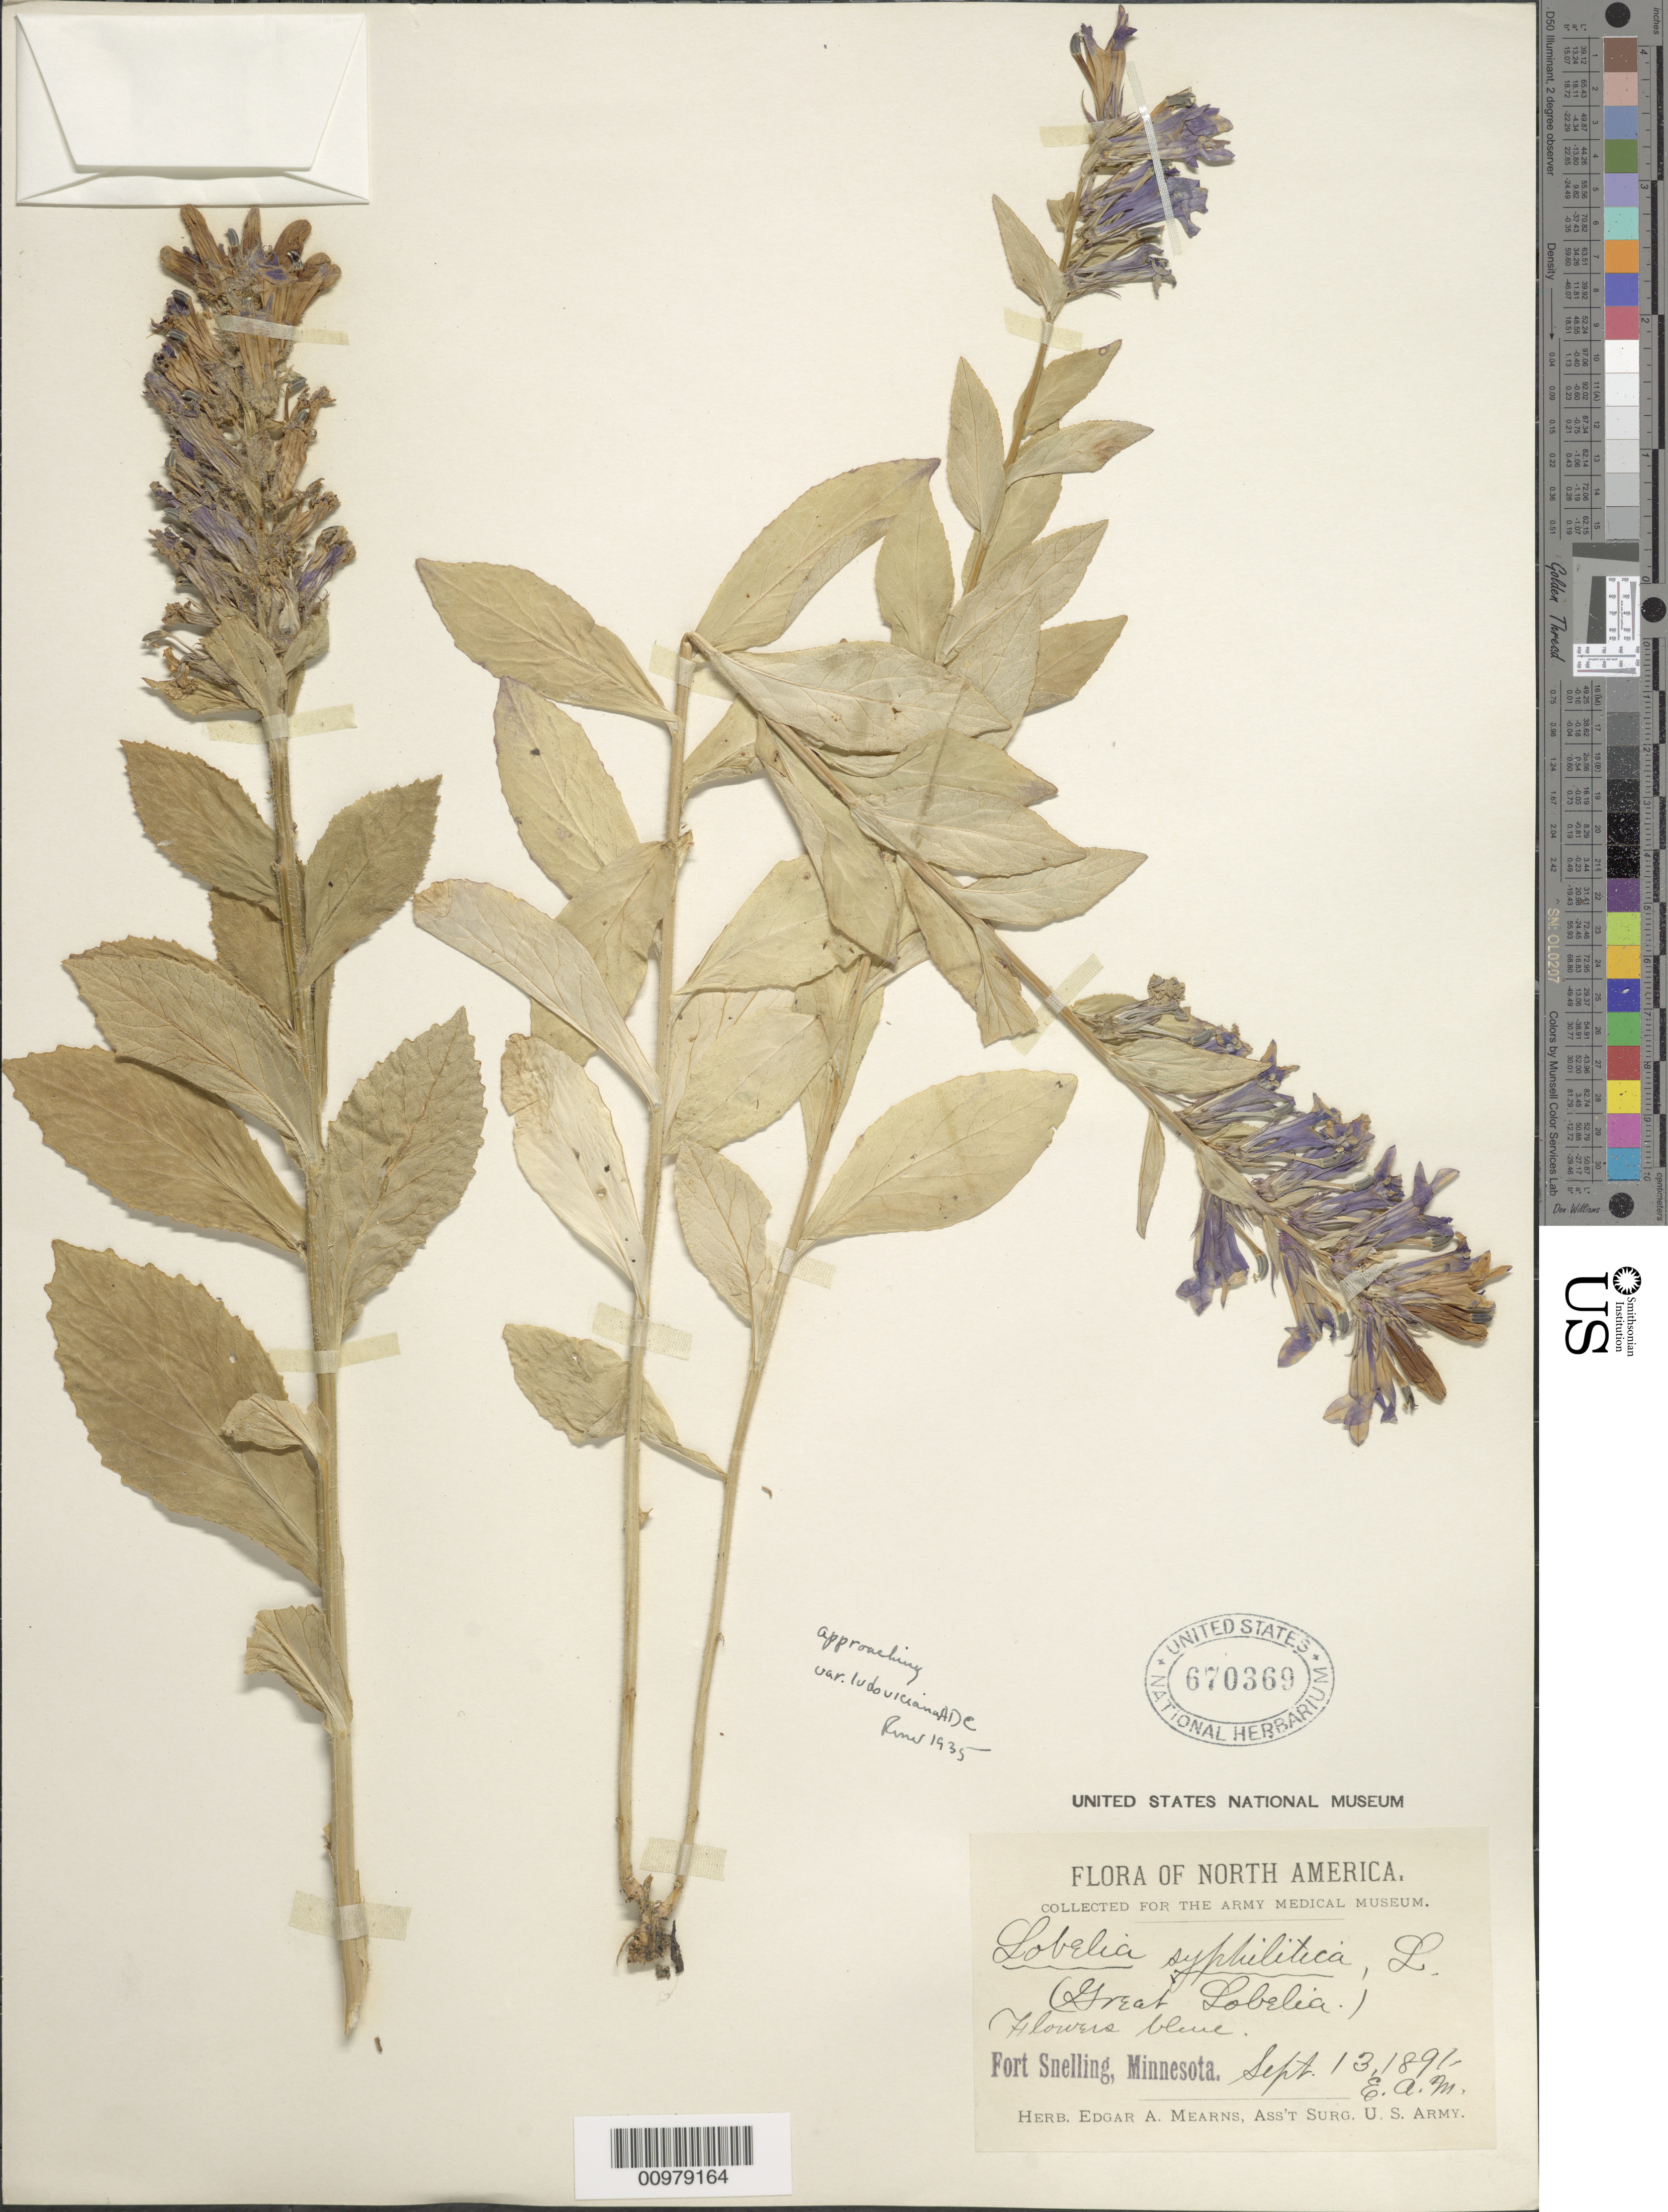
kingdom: Plantae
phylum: Tracheophyta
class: Magnoliopsida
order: Asterales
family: Campanulaceae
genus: Lobelia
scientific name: Lobelia siphilitica var. ludoviciana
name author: A. DC.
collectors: E. A. Mearns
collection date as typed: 13 Sep 1891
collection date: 1891-09-13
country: United States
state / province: Minnesota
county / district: Hennepin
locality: Fort Snelling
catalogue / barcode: US 670369